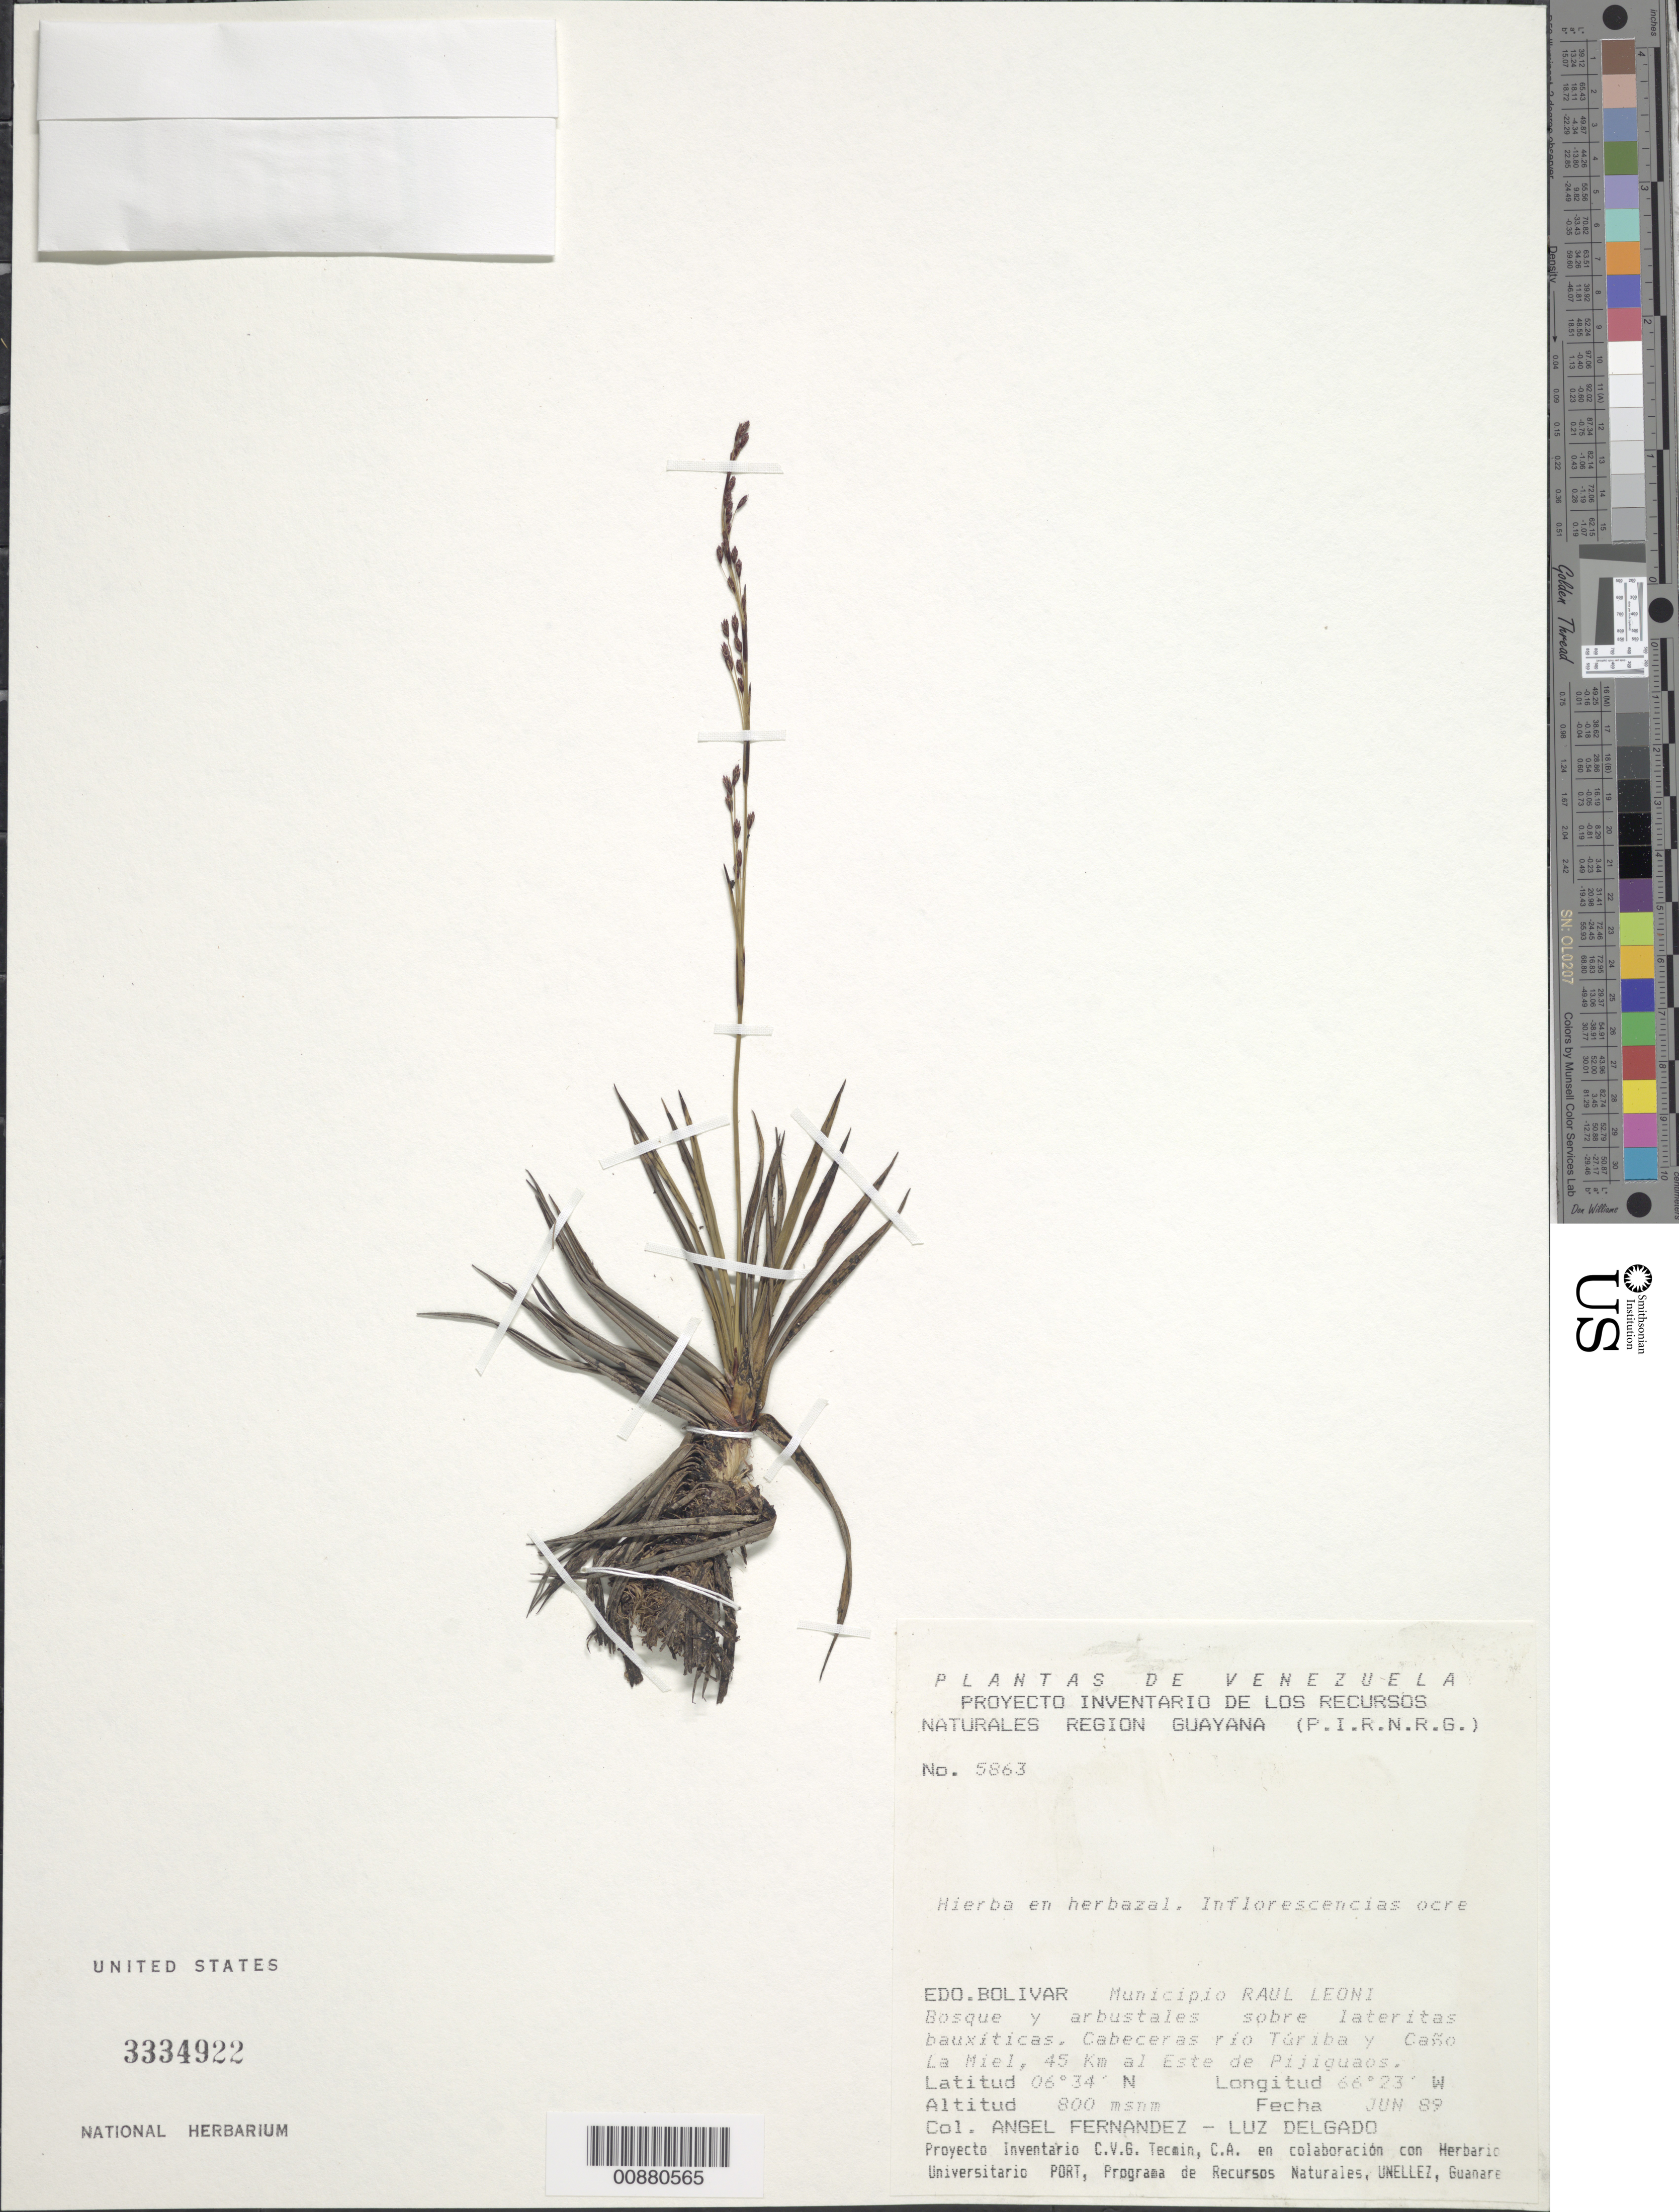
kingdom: Plantae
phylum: Tracheophyta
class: Liliopsida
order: Poales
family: Cyperaceae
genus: Trilepis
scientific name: Trilepis sp.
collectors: A. Fernández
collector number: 5863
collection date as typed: Jun-89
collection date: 1989-06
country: Venezuela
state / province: Bolívar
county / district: Angostura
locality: Mun. Raúl Leoni [=Angostura], cabeceras Río Túriba y Caño La Miel, 45 km al Este de Pijiguaos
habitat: Bosque y arbustales sobre lateritas bauxiticas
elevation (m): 800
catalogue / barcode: US 3334922